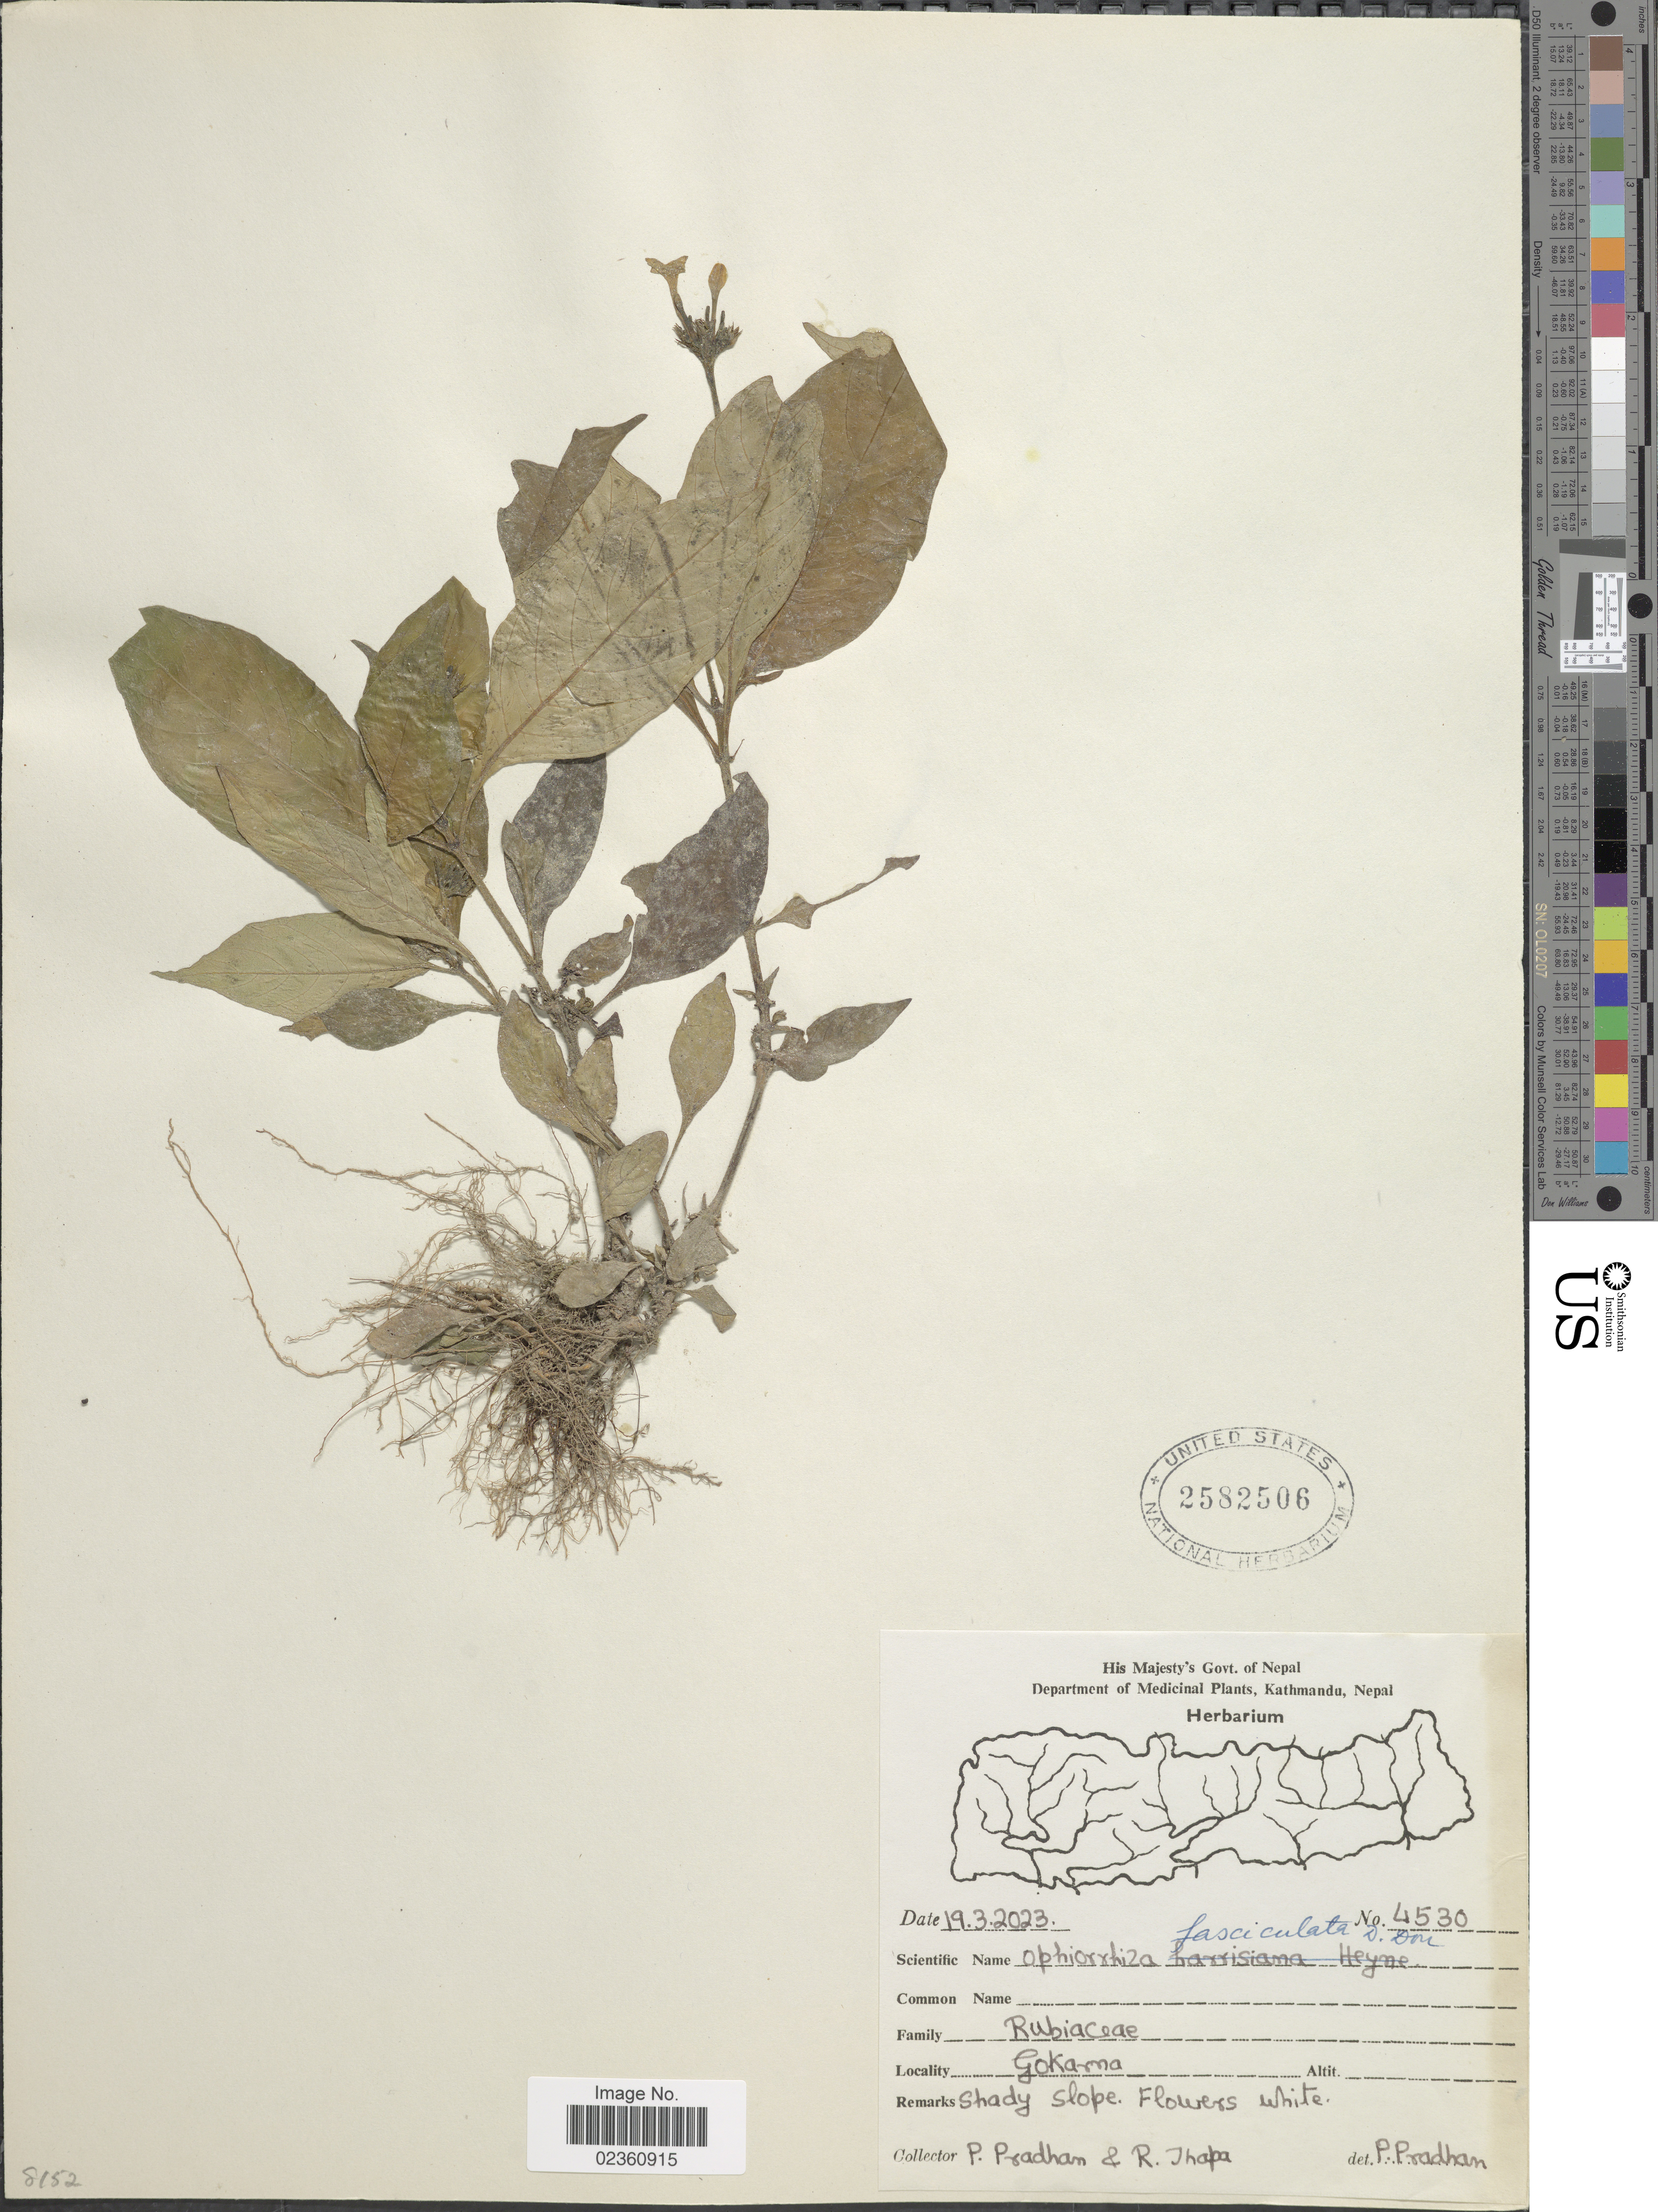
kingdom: Plantae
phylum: Tracheophyta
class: Magnoliopsida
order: Gentianales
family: Rubiaceae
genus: Ophiorrhiza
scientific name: Ophiorrhiza fasciculata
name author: D. Don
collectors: P. Pradhan & R. Thapa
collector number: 4530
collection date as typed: Transcribed d/m/y: 19/3/2023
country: Nepal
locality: Gokarna, Shady slope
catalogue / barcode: US 2582506